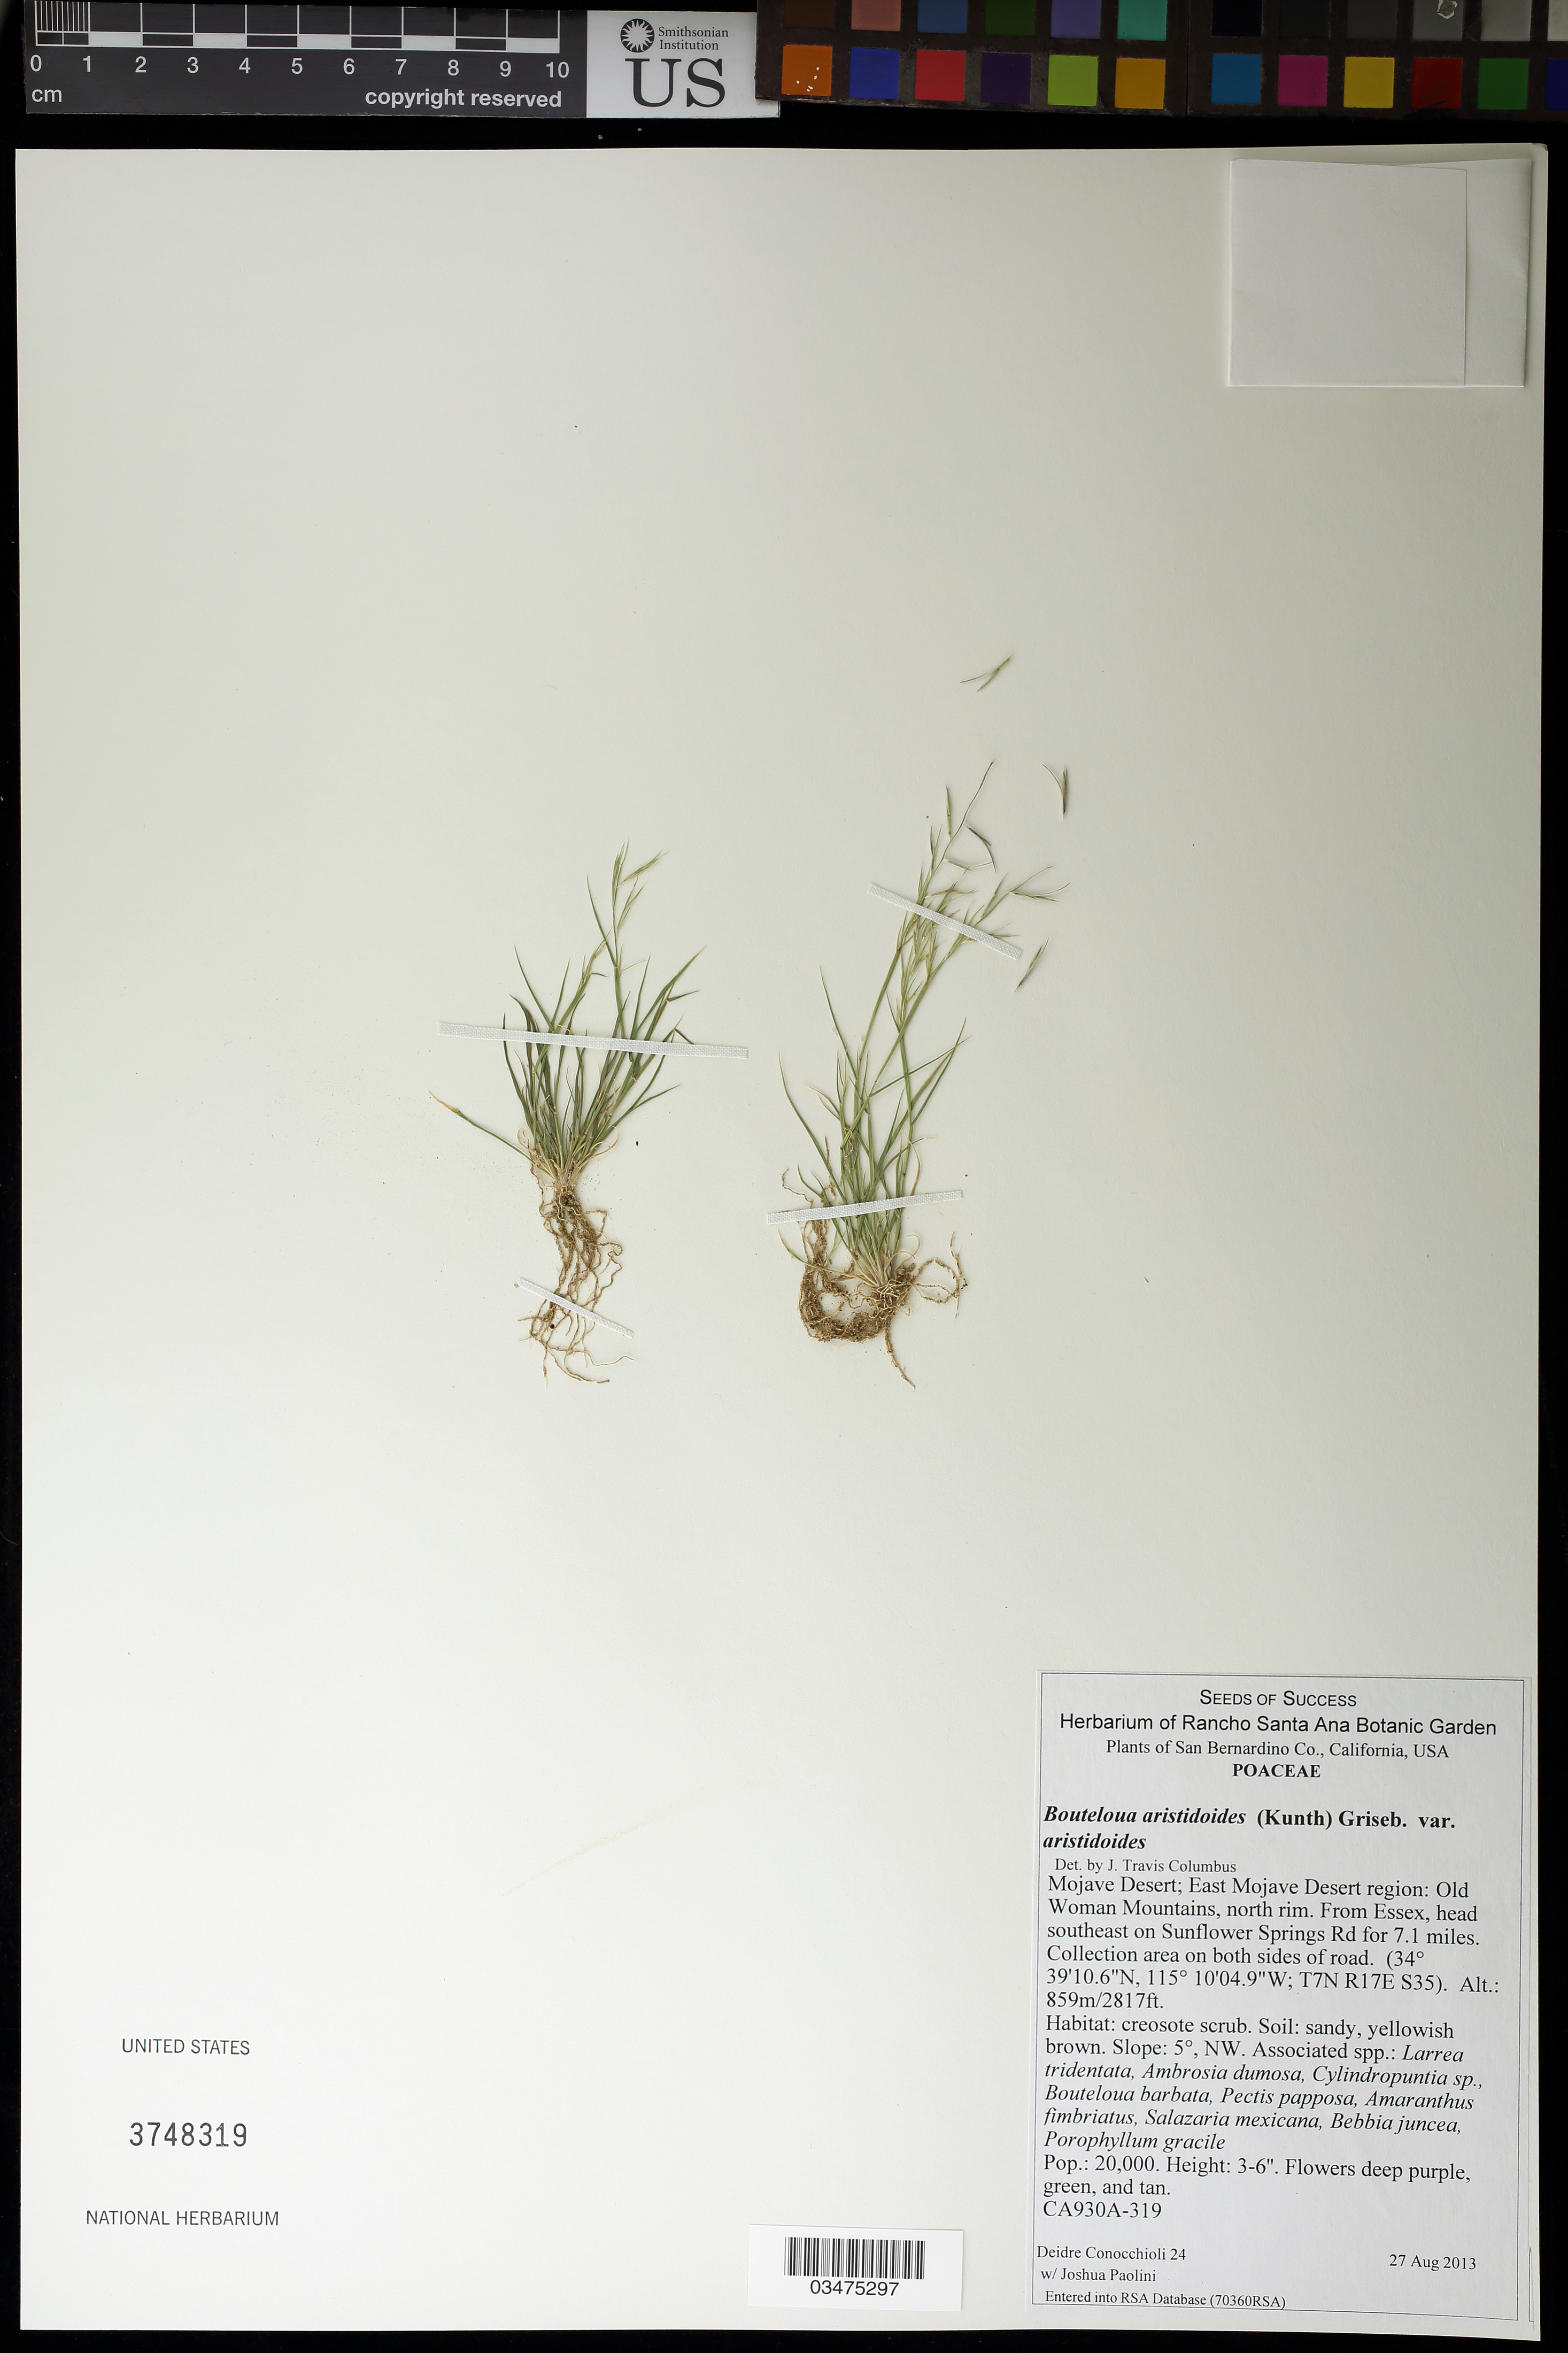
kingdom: Plantae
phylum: Tracheophyta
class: Liliopsida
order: Poales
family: Poaceae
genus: Bouteloua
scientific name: Bouteloua aristidoides var. aristidoides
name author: (Kunth) Griseb.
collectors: D. Conocchioli & J. Paolini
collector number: CA930A-319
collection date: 2013-08-27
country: United States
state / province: California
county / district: San Bernardino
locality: E Mojave Desert. Old Woman Mts, north rim. 7.1 mi. on Sunflower Springs Rd.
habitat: Creosote scrub. Soil: sandy, yellowish brown.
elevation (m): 859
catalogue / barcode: US 3748319